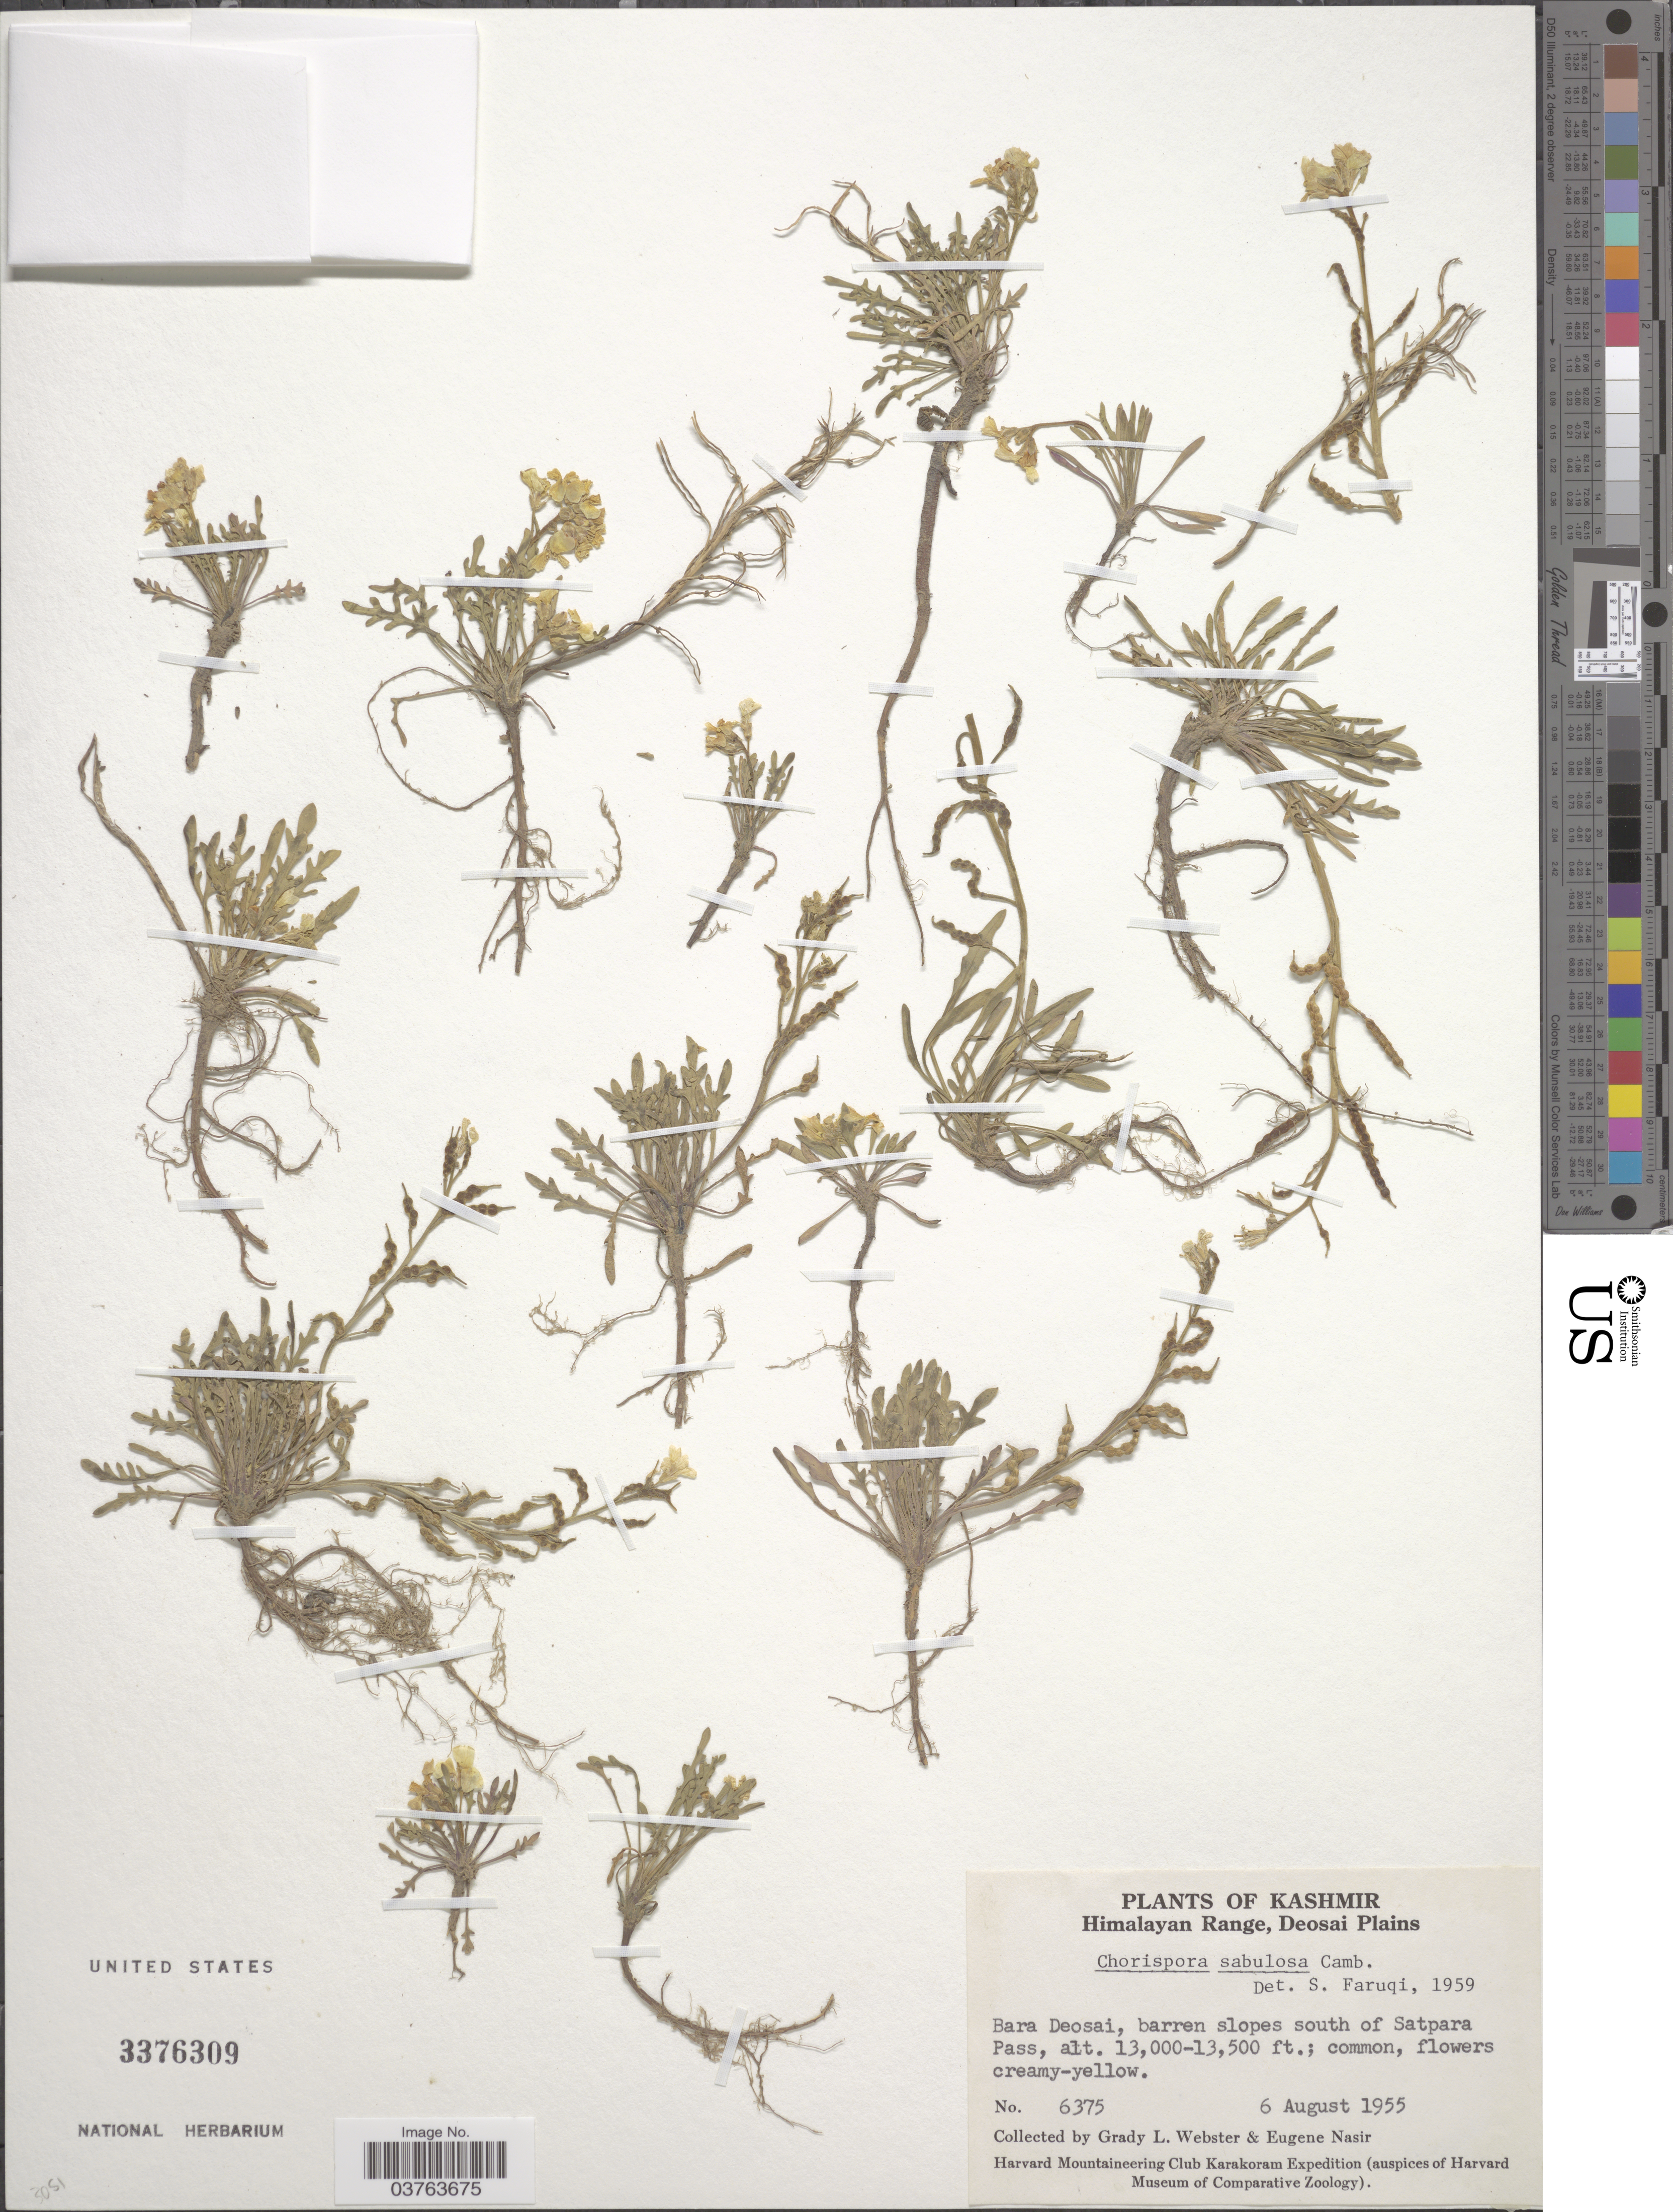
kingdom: Plantae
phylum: Tracheophyta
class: Magnoliopsida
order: Brassicales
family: Brassicaceae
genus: Chorispora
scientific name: Chorispora sabulosa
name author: Cambess.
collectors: G. L. Webster & E. Nasir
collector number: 6375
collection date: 1955-08-06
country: India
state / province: Jammu and Kashmir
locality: Kashmir. Himalayan Range, Deosai Plains. Bara Deosai, barren slopes south of Satpara Pass.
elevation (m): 3962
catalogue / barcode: US 3376309